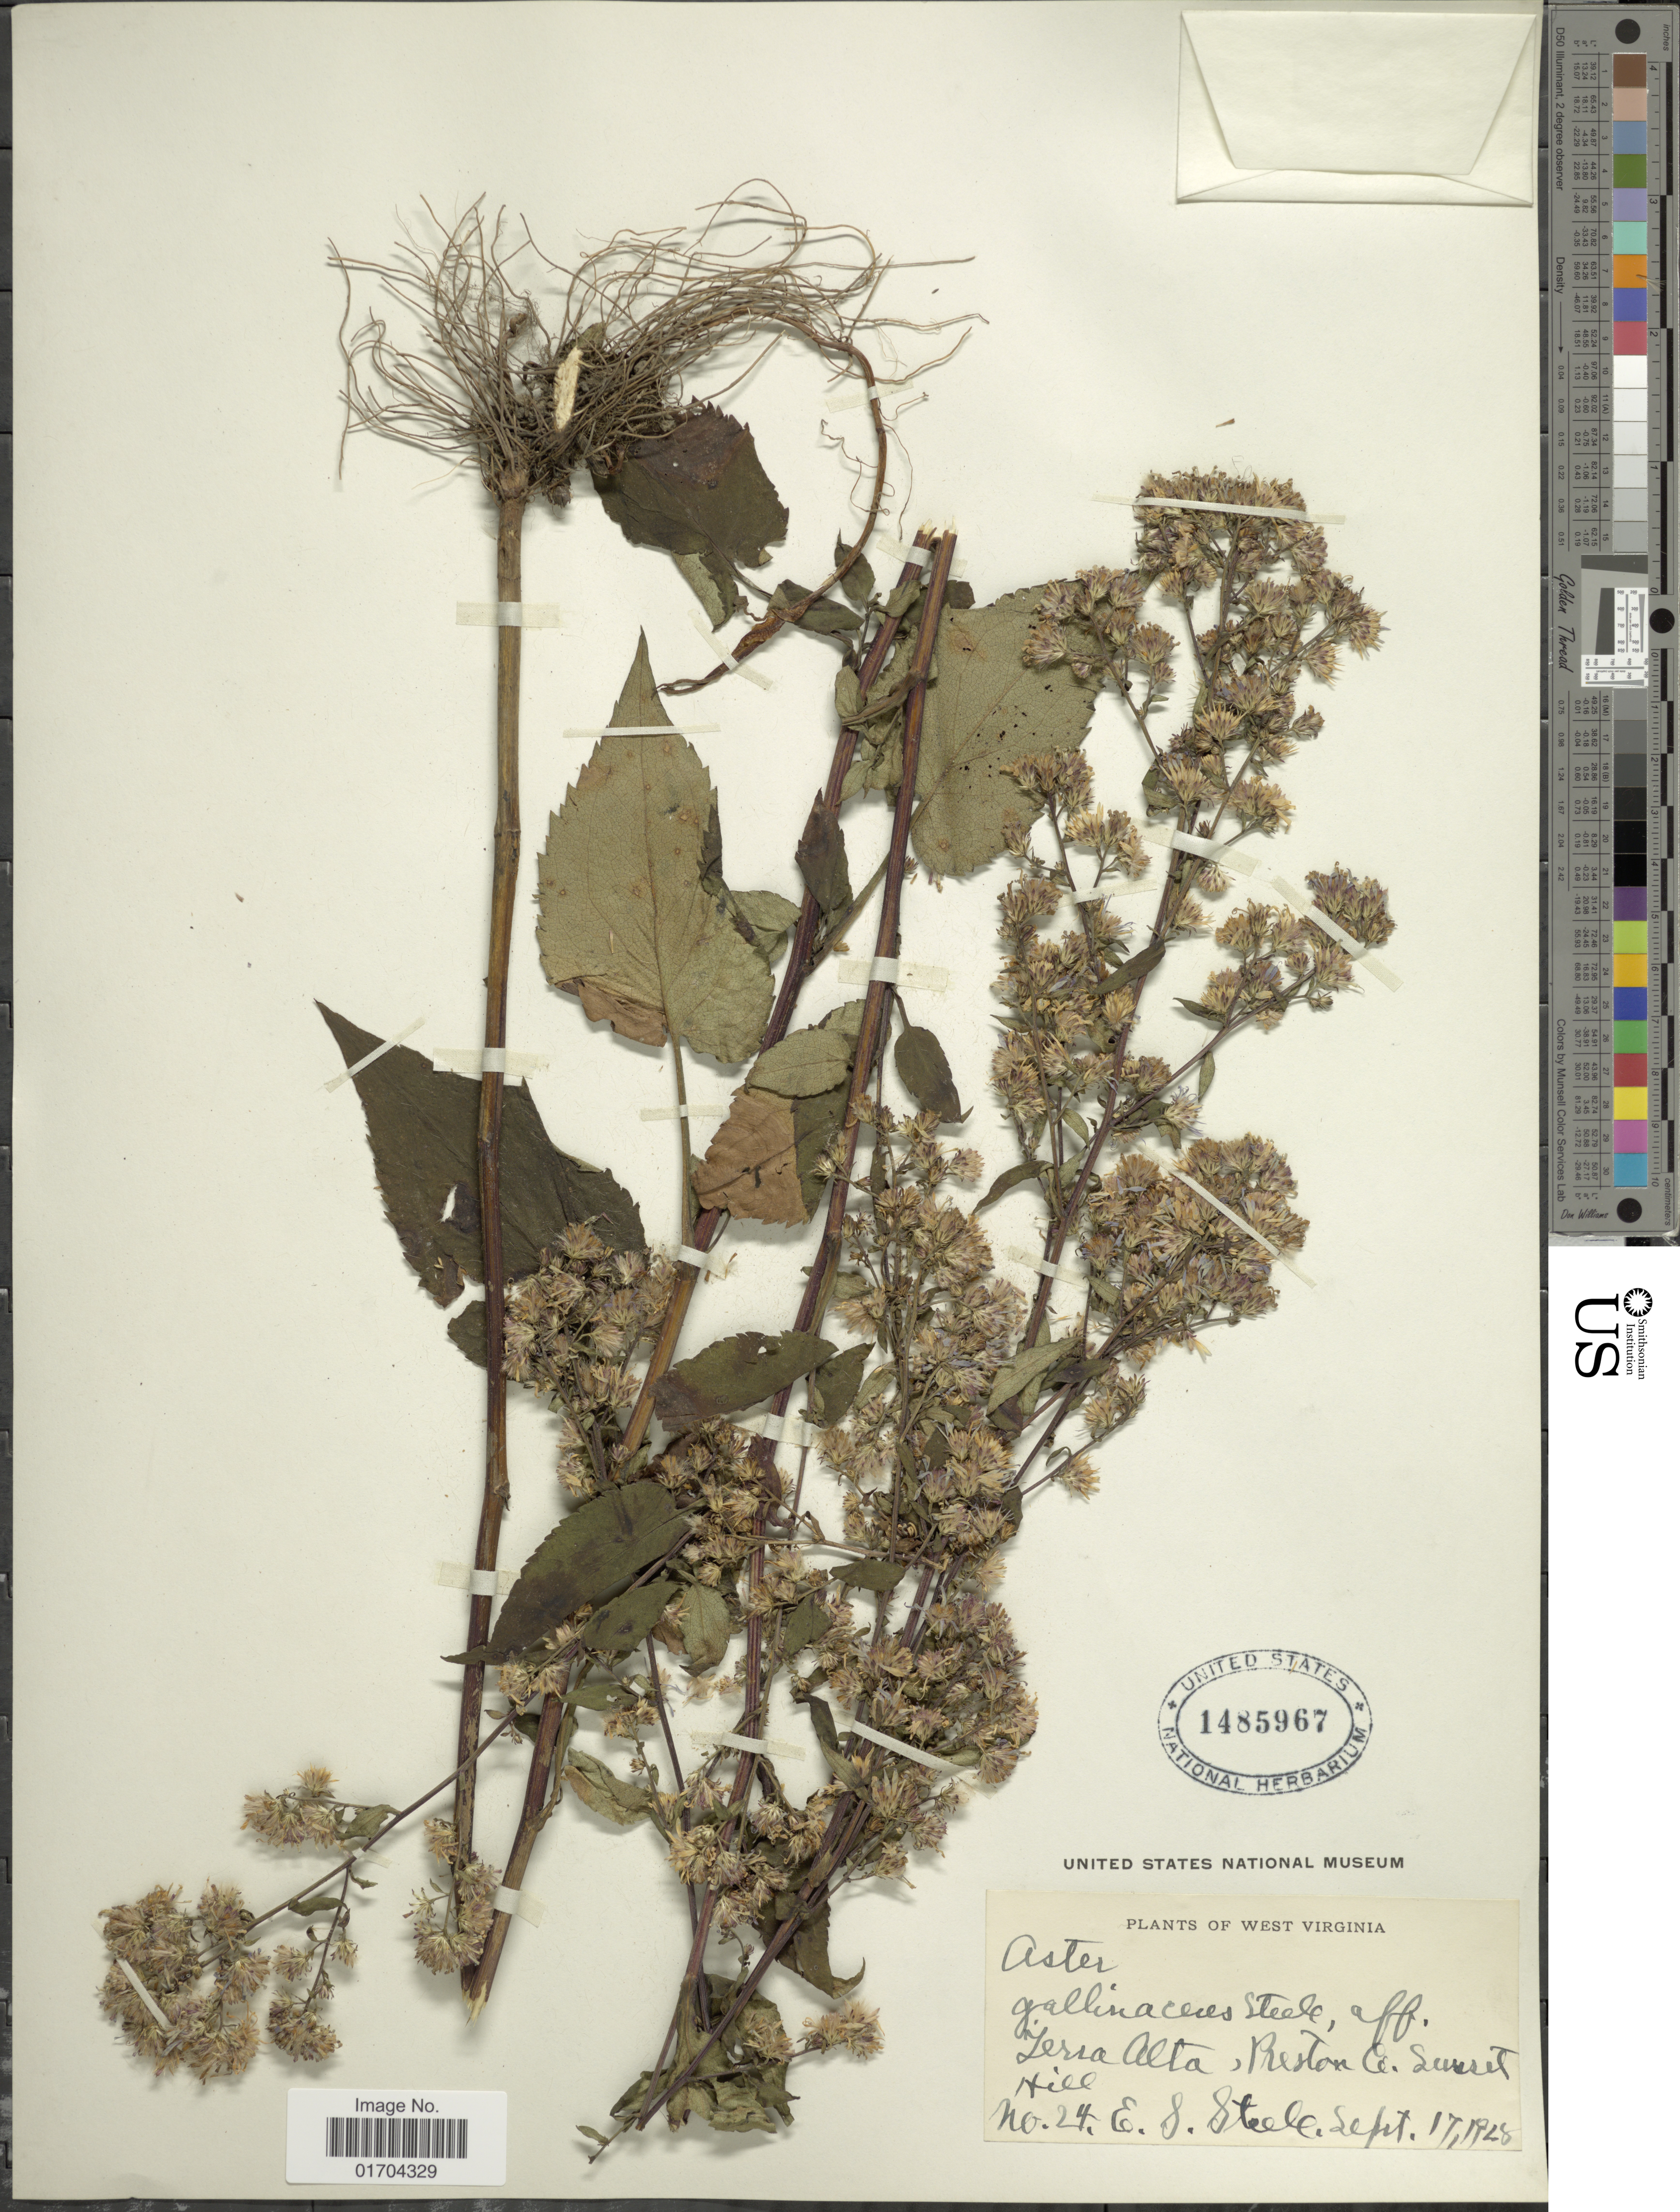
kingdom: Plantae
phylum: Tracheophyta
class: Magnoliopsida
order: Asterales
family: Asteraceae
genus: Symphyotrichum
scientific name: Symphyotrichum sp.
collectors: E. Steele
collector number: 24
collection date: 1928-09-17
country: United States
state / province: West Virginia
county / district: Preston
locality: Terra Alta, Preston Co. Sunset Hill.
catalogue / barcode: US 1485967